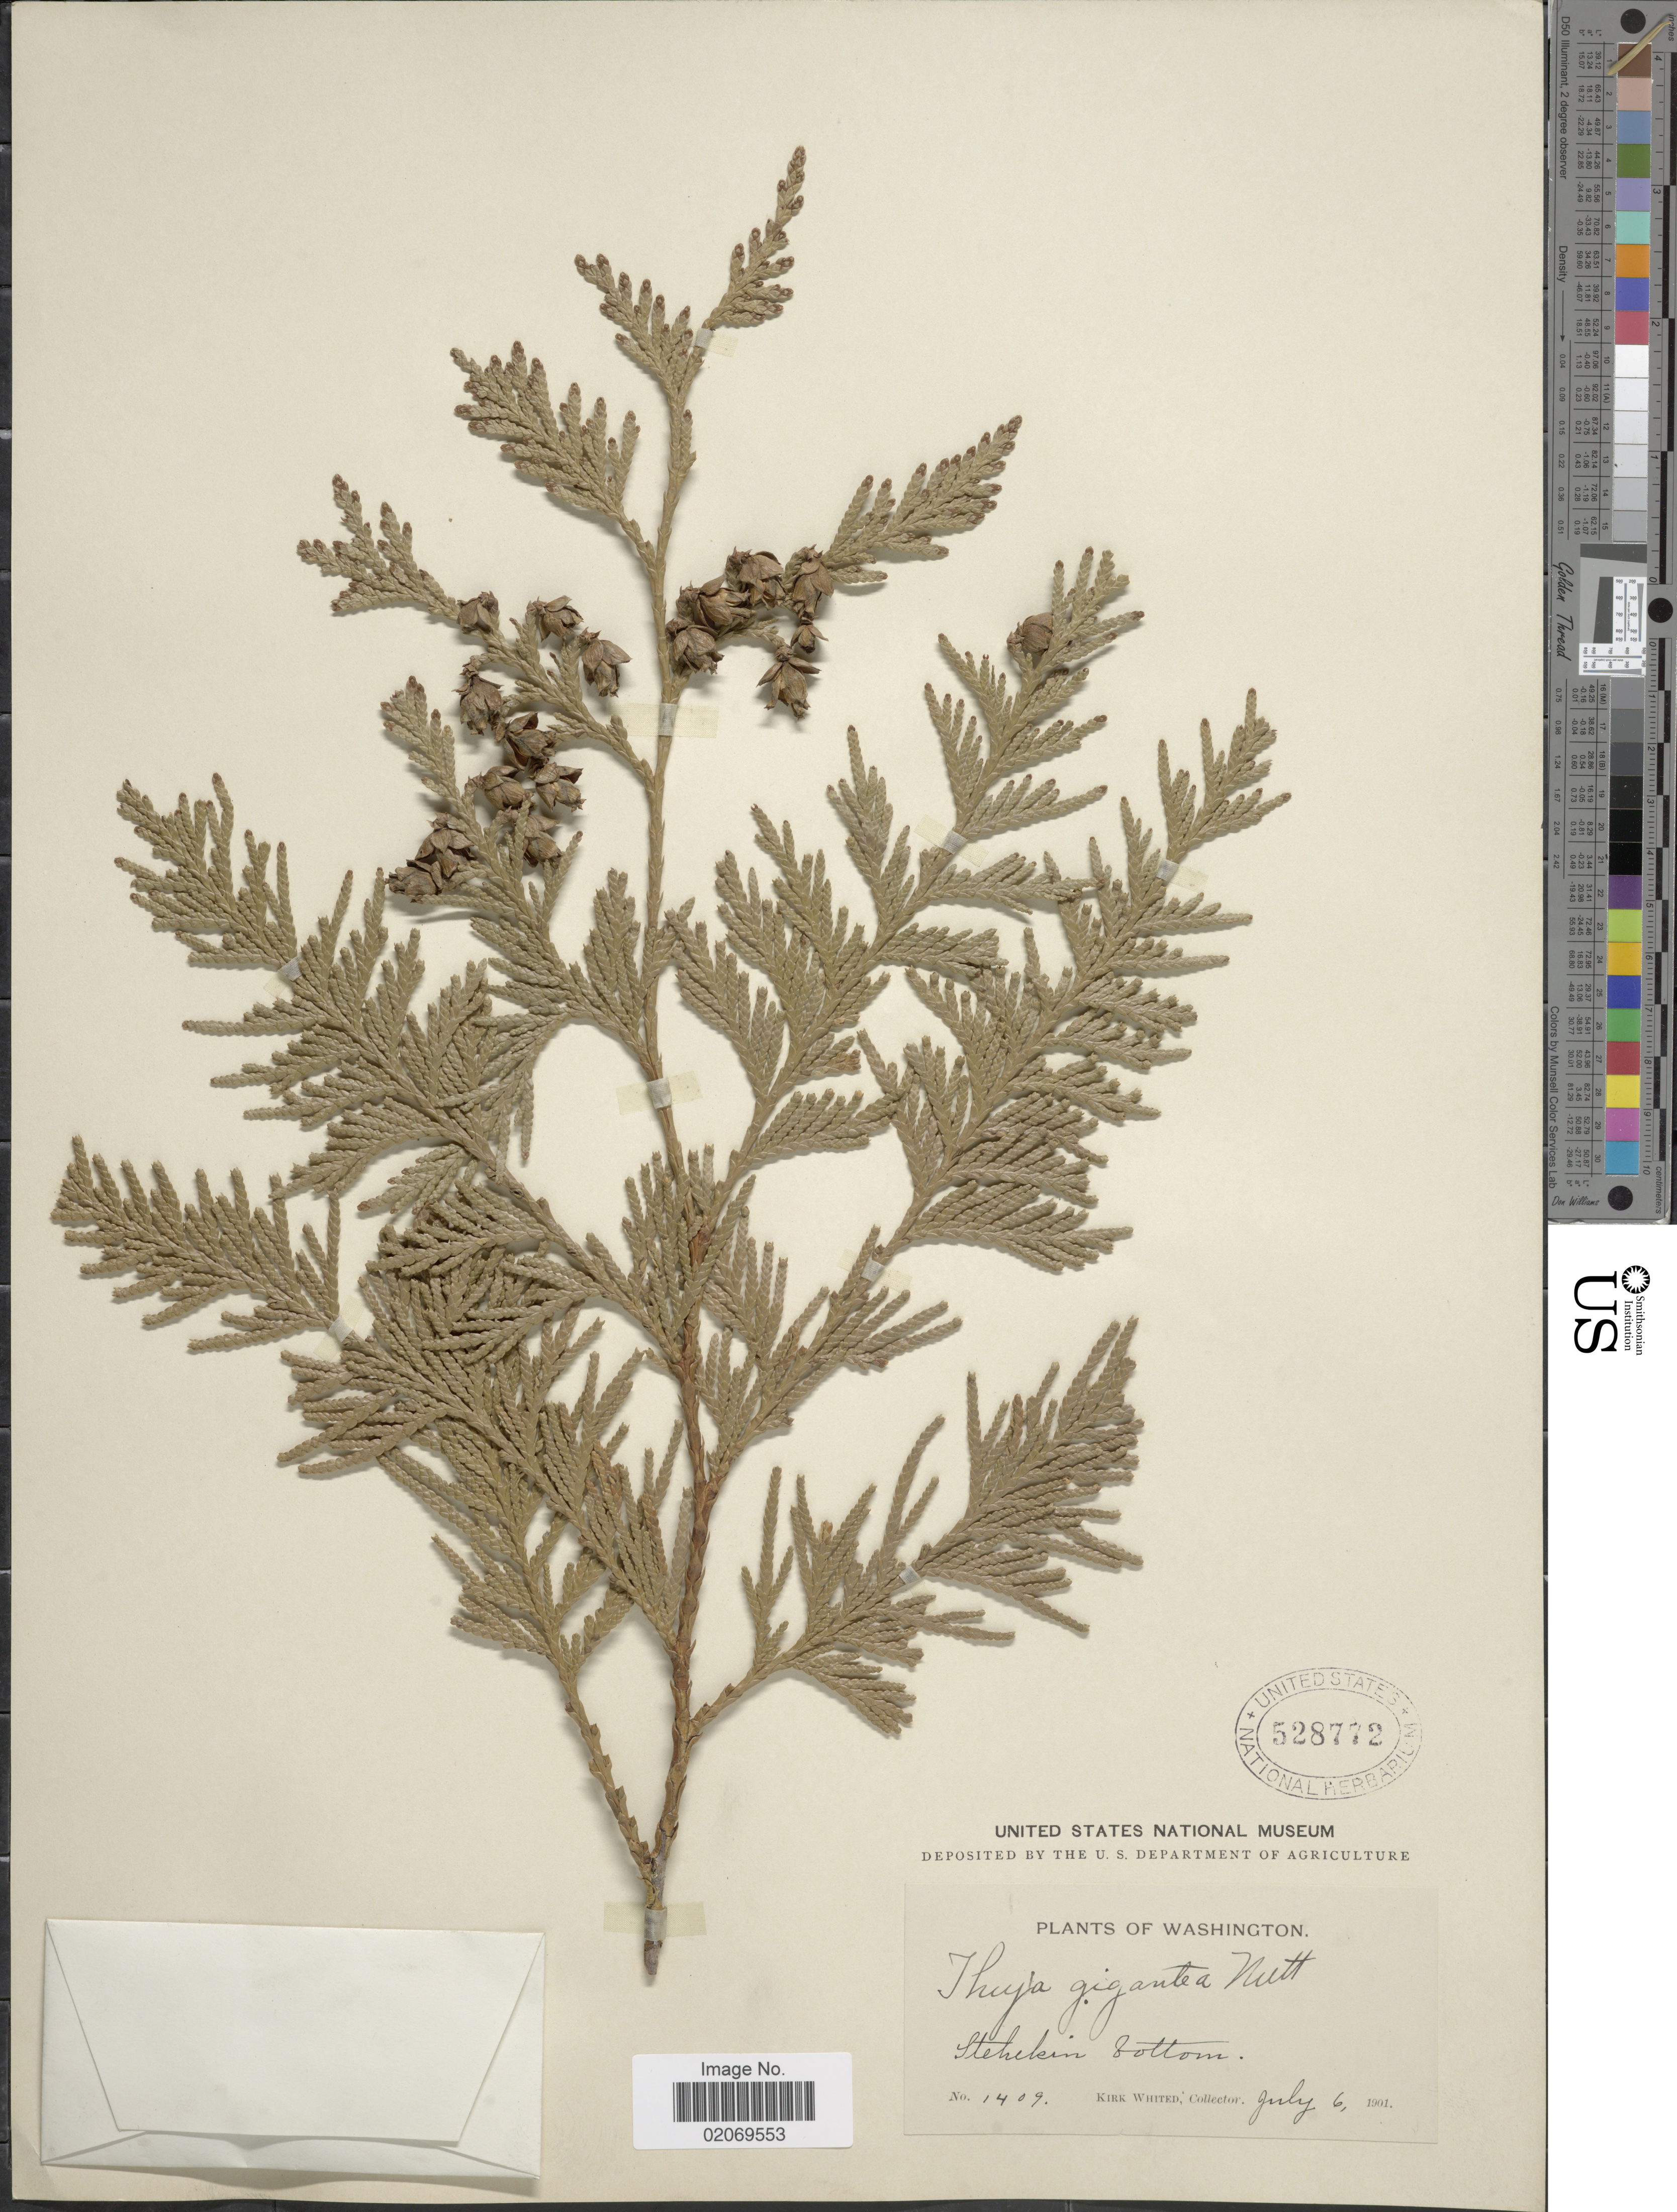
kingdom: Plantae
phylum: Tracheophyta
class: Pinopsida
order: Pinales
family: Cupressaceae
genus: Thuja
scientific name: Thuja plicata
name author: Donn & D. Don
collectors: K. Whited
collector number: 1409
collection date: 1901-07-06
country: United States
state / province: Washington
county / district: Chelan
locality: Stehekin bottom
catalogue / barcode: US 528772